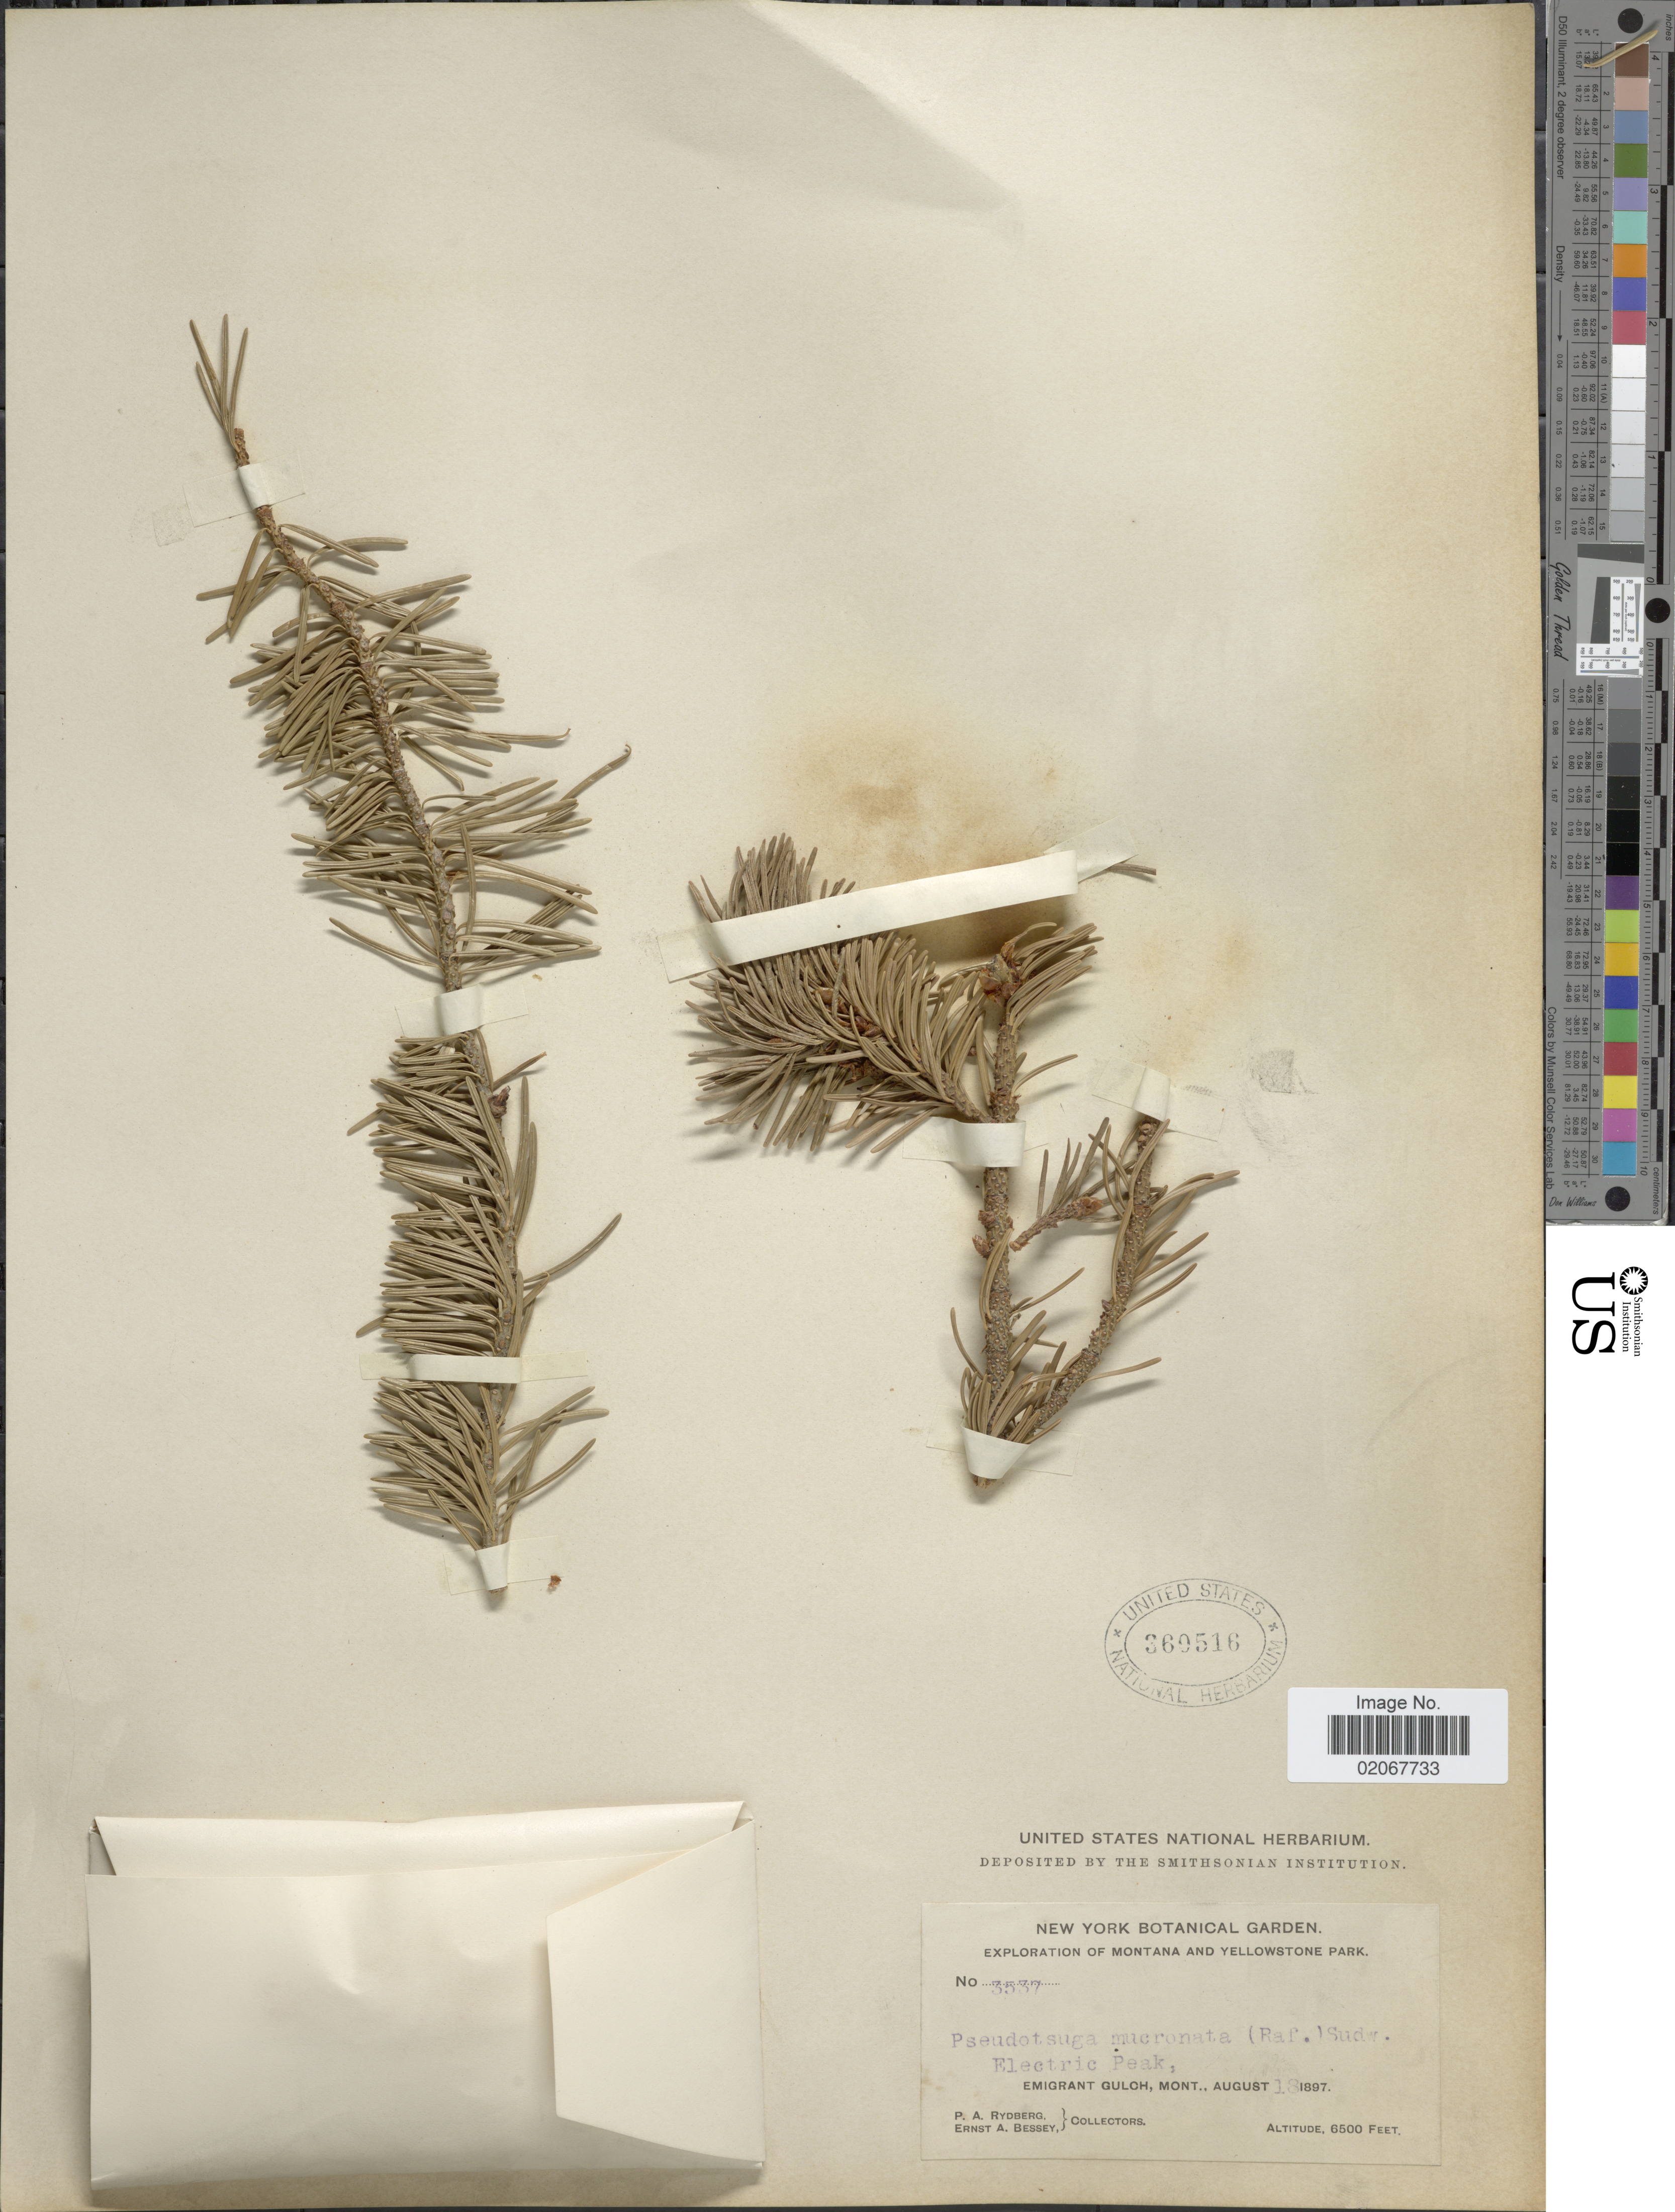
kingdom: Plantae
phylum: Tracheophyta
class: Pinopsida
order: Pinales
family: Pinaceae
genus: Pseudotsuga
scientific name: Pseudotsuga menziesii var. glauca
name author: (Beissn.) Franco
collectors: P. A. Rydberg & E. A. Bessey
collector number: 3537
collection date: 1897-08-18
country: United States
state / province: Montana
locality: Montana and Yellowstone Park. Electric Peak, Emigrant Culch, Mont.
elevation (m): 1981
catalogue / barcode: US 369516